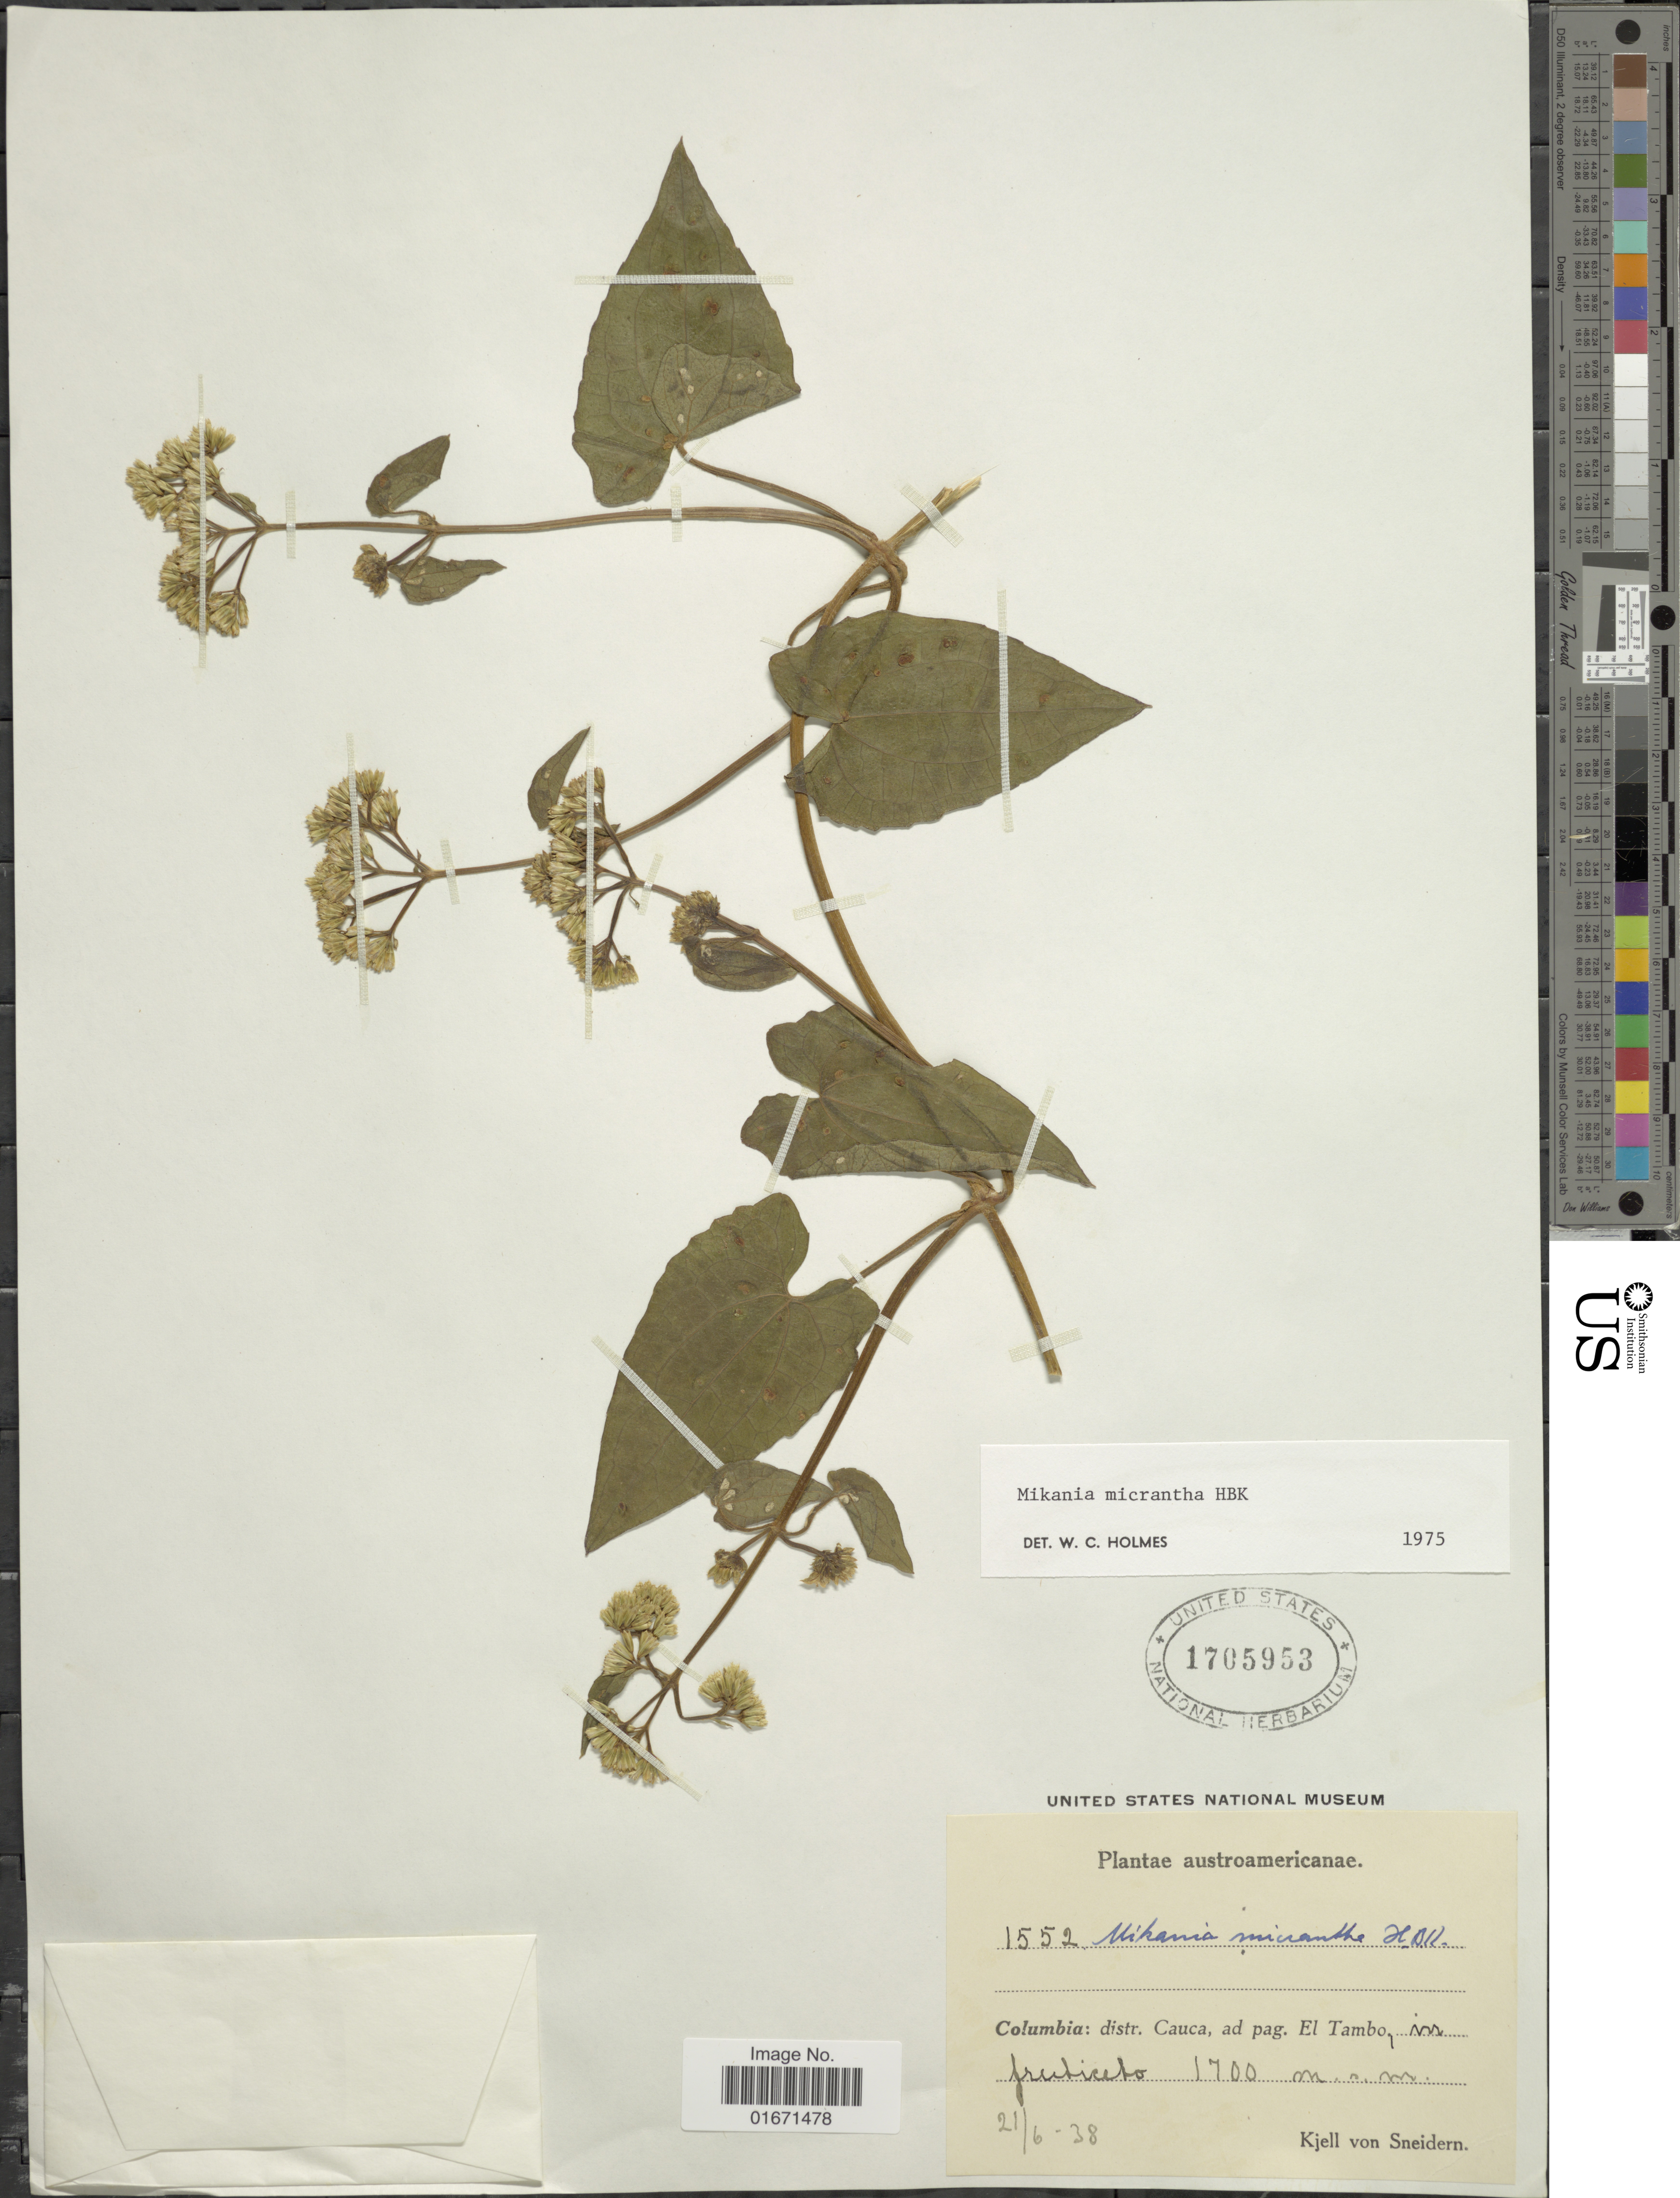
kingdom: Plantae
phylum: Tracheophyta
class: Magnoliopsida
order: Asterales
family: Asteraceae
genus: Mikania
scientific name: Mikania micrantha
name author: Kunth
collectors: K. von Sneidern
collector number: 1552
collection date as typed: Transcribed d/m/y: 21/6/38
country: Colombia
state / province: Cauca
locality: Columbia: distr. Cauca, ad pag. El Tambo, in fruticeto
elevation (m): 1700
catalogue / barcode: US 1705953